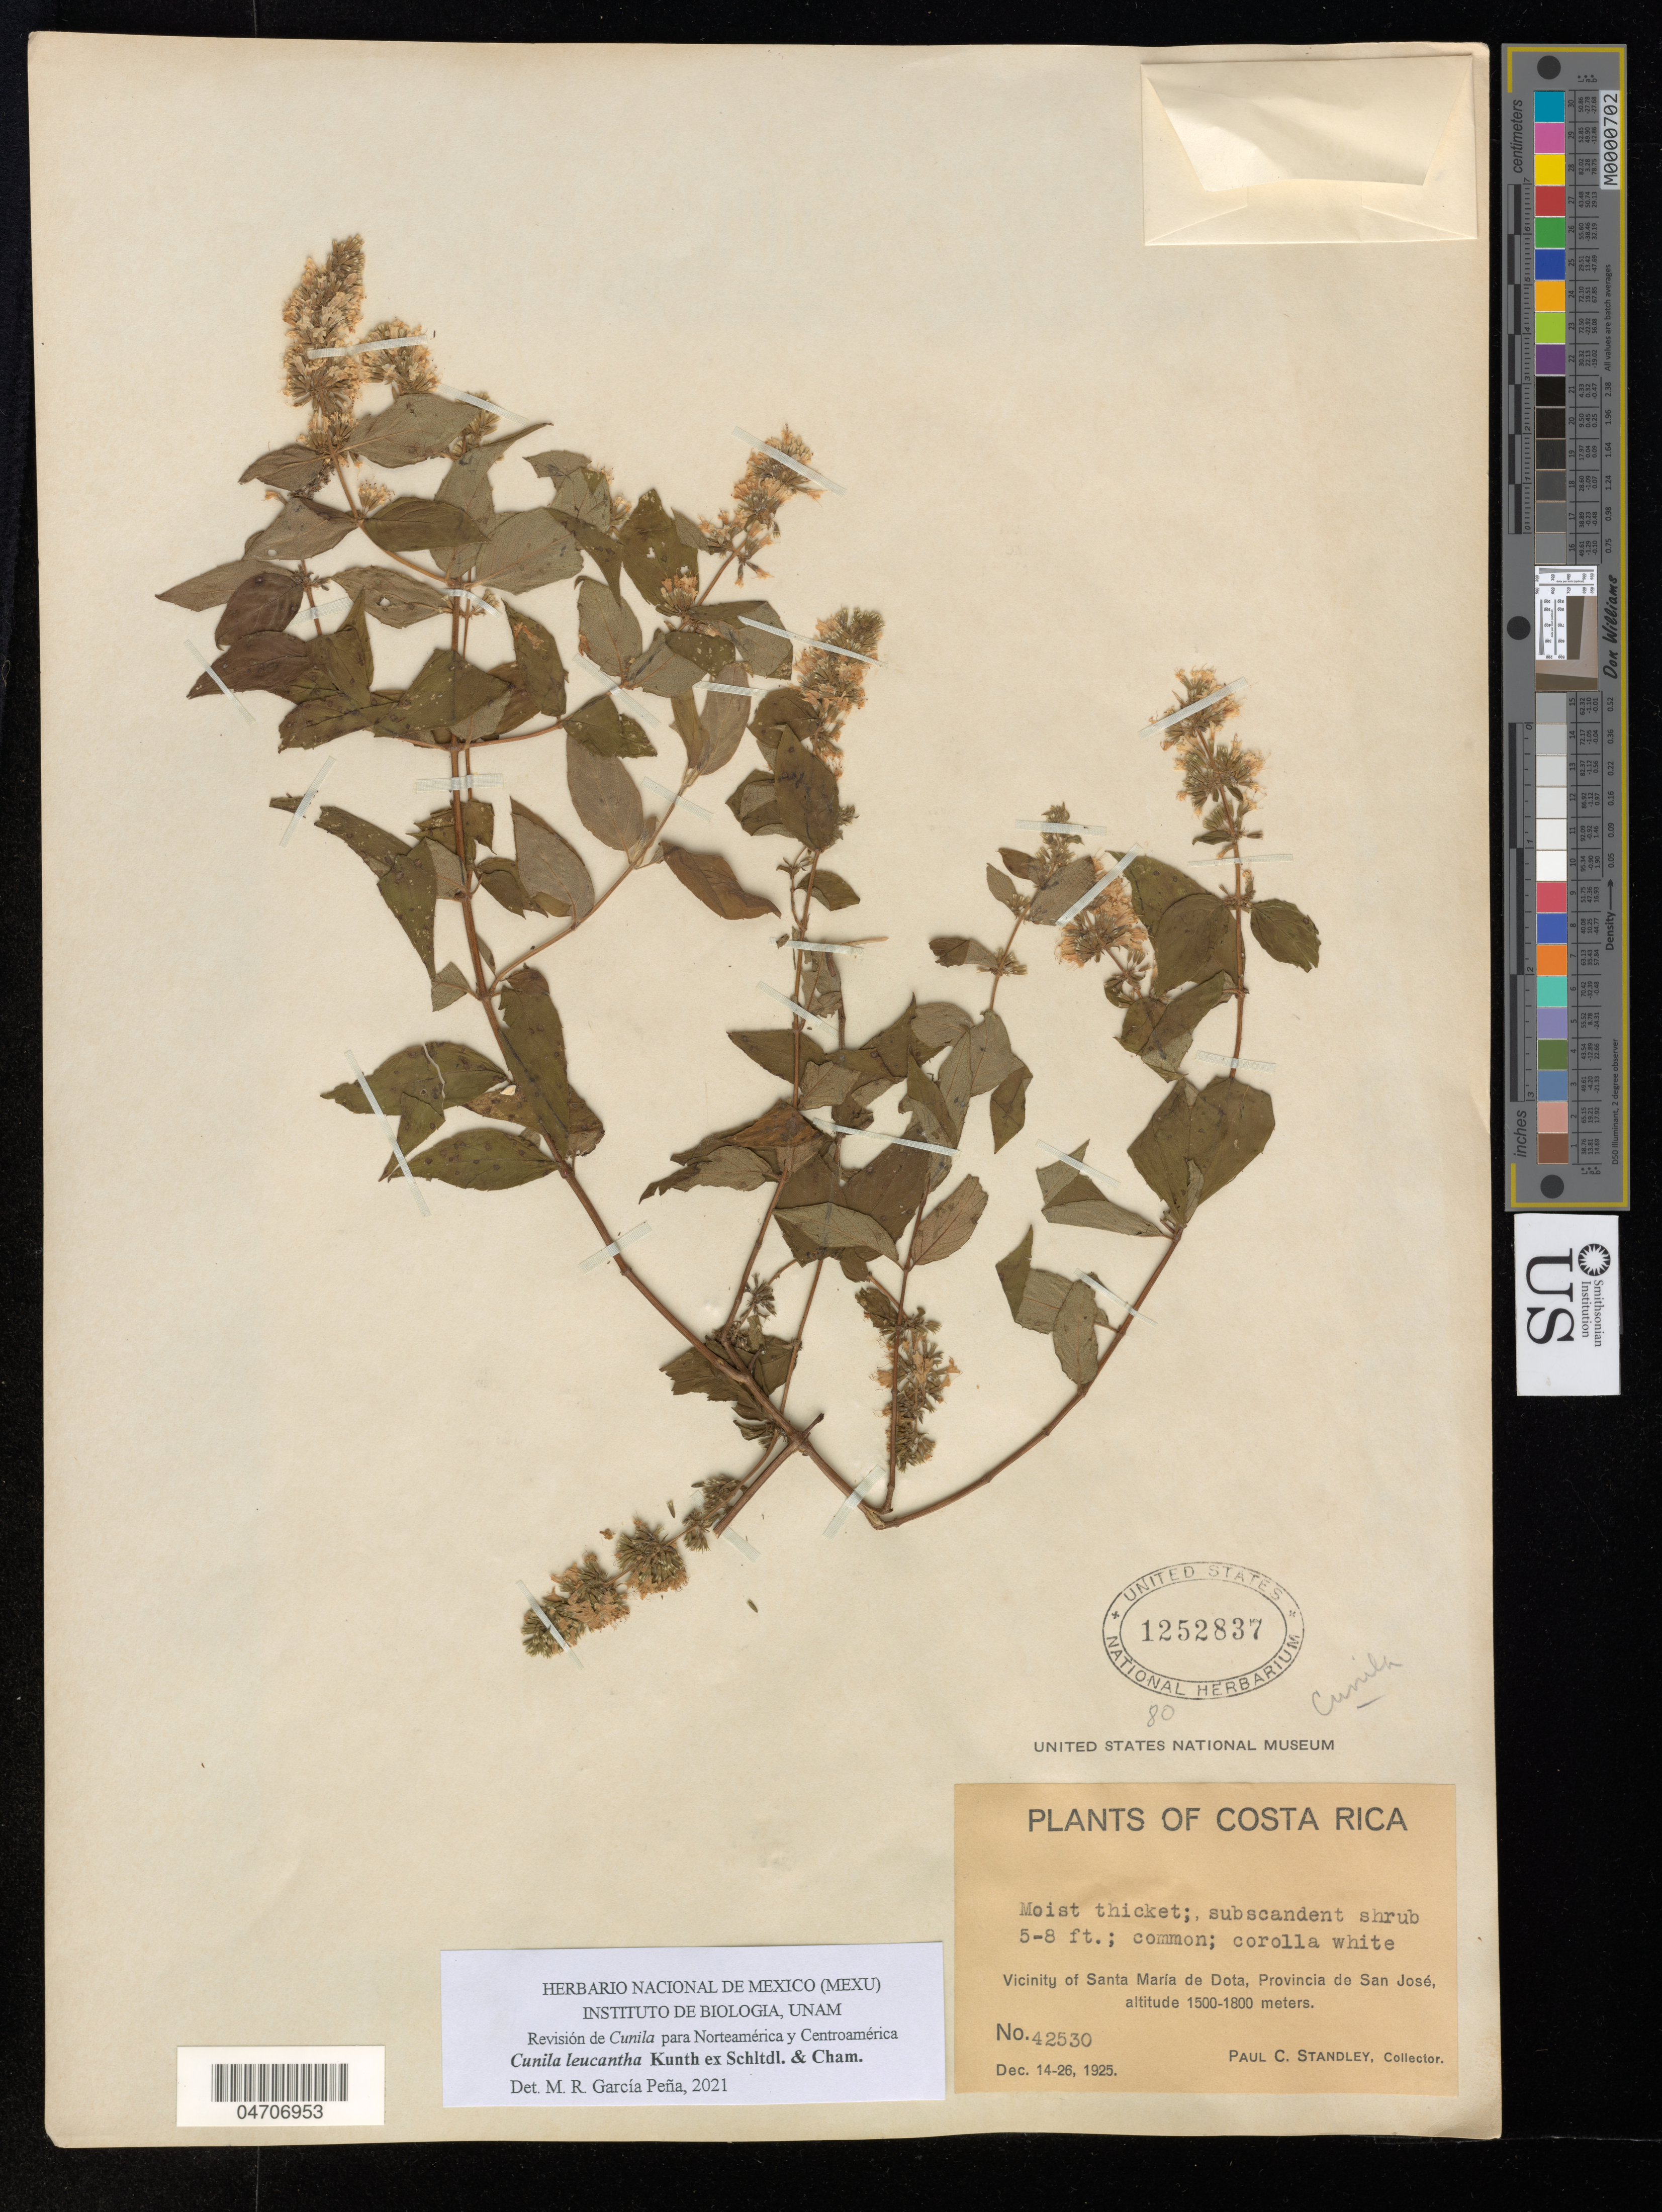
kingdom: Plantae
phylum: Tracheophyta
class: Magnoliopsida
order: Lamiales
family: Lamiaceae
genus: Cunila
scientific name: Cunila leucantha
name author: Kunth ex Schltdl. & Cham.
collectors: P. C. Standley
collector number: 42530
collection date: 1925-12-14/1925-12-26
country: Costa Rica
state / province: San José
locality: Moist thicket. Vicinity of Santa María de Dota.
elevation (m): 1500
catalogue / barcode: US 1252837